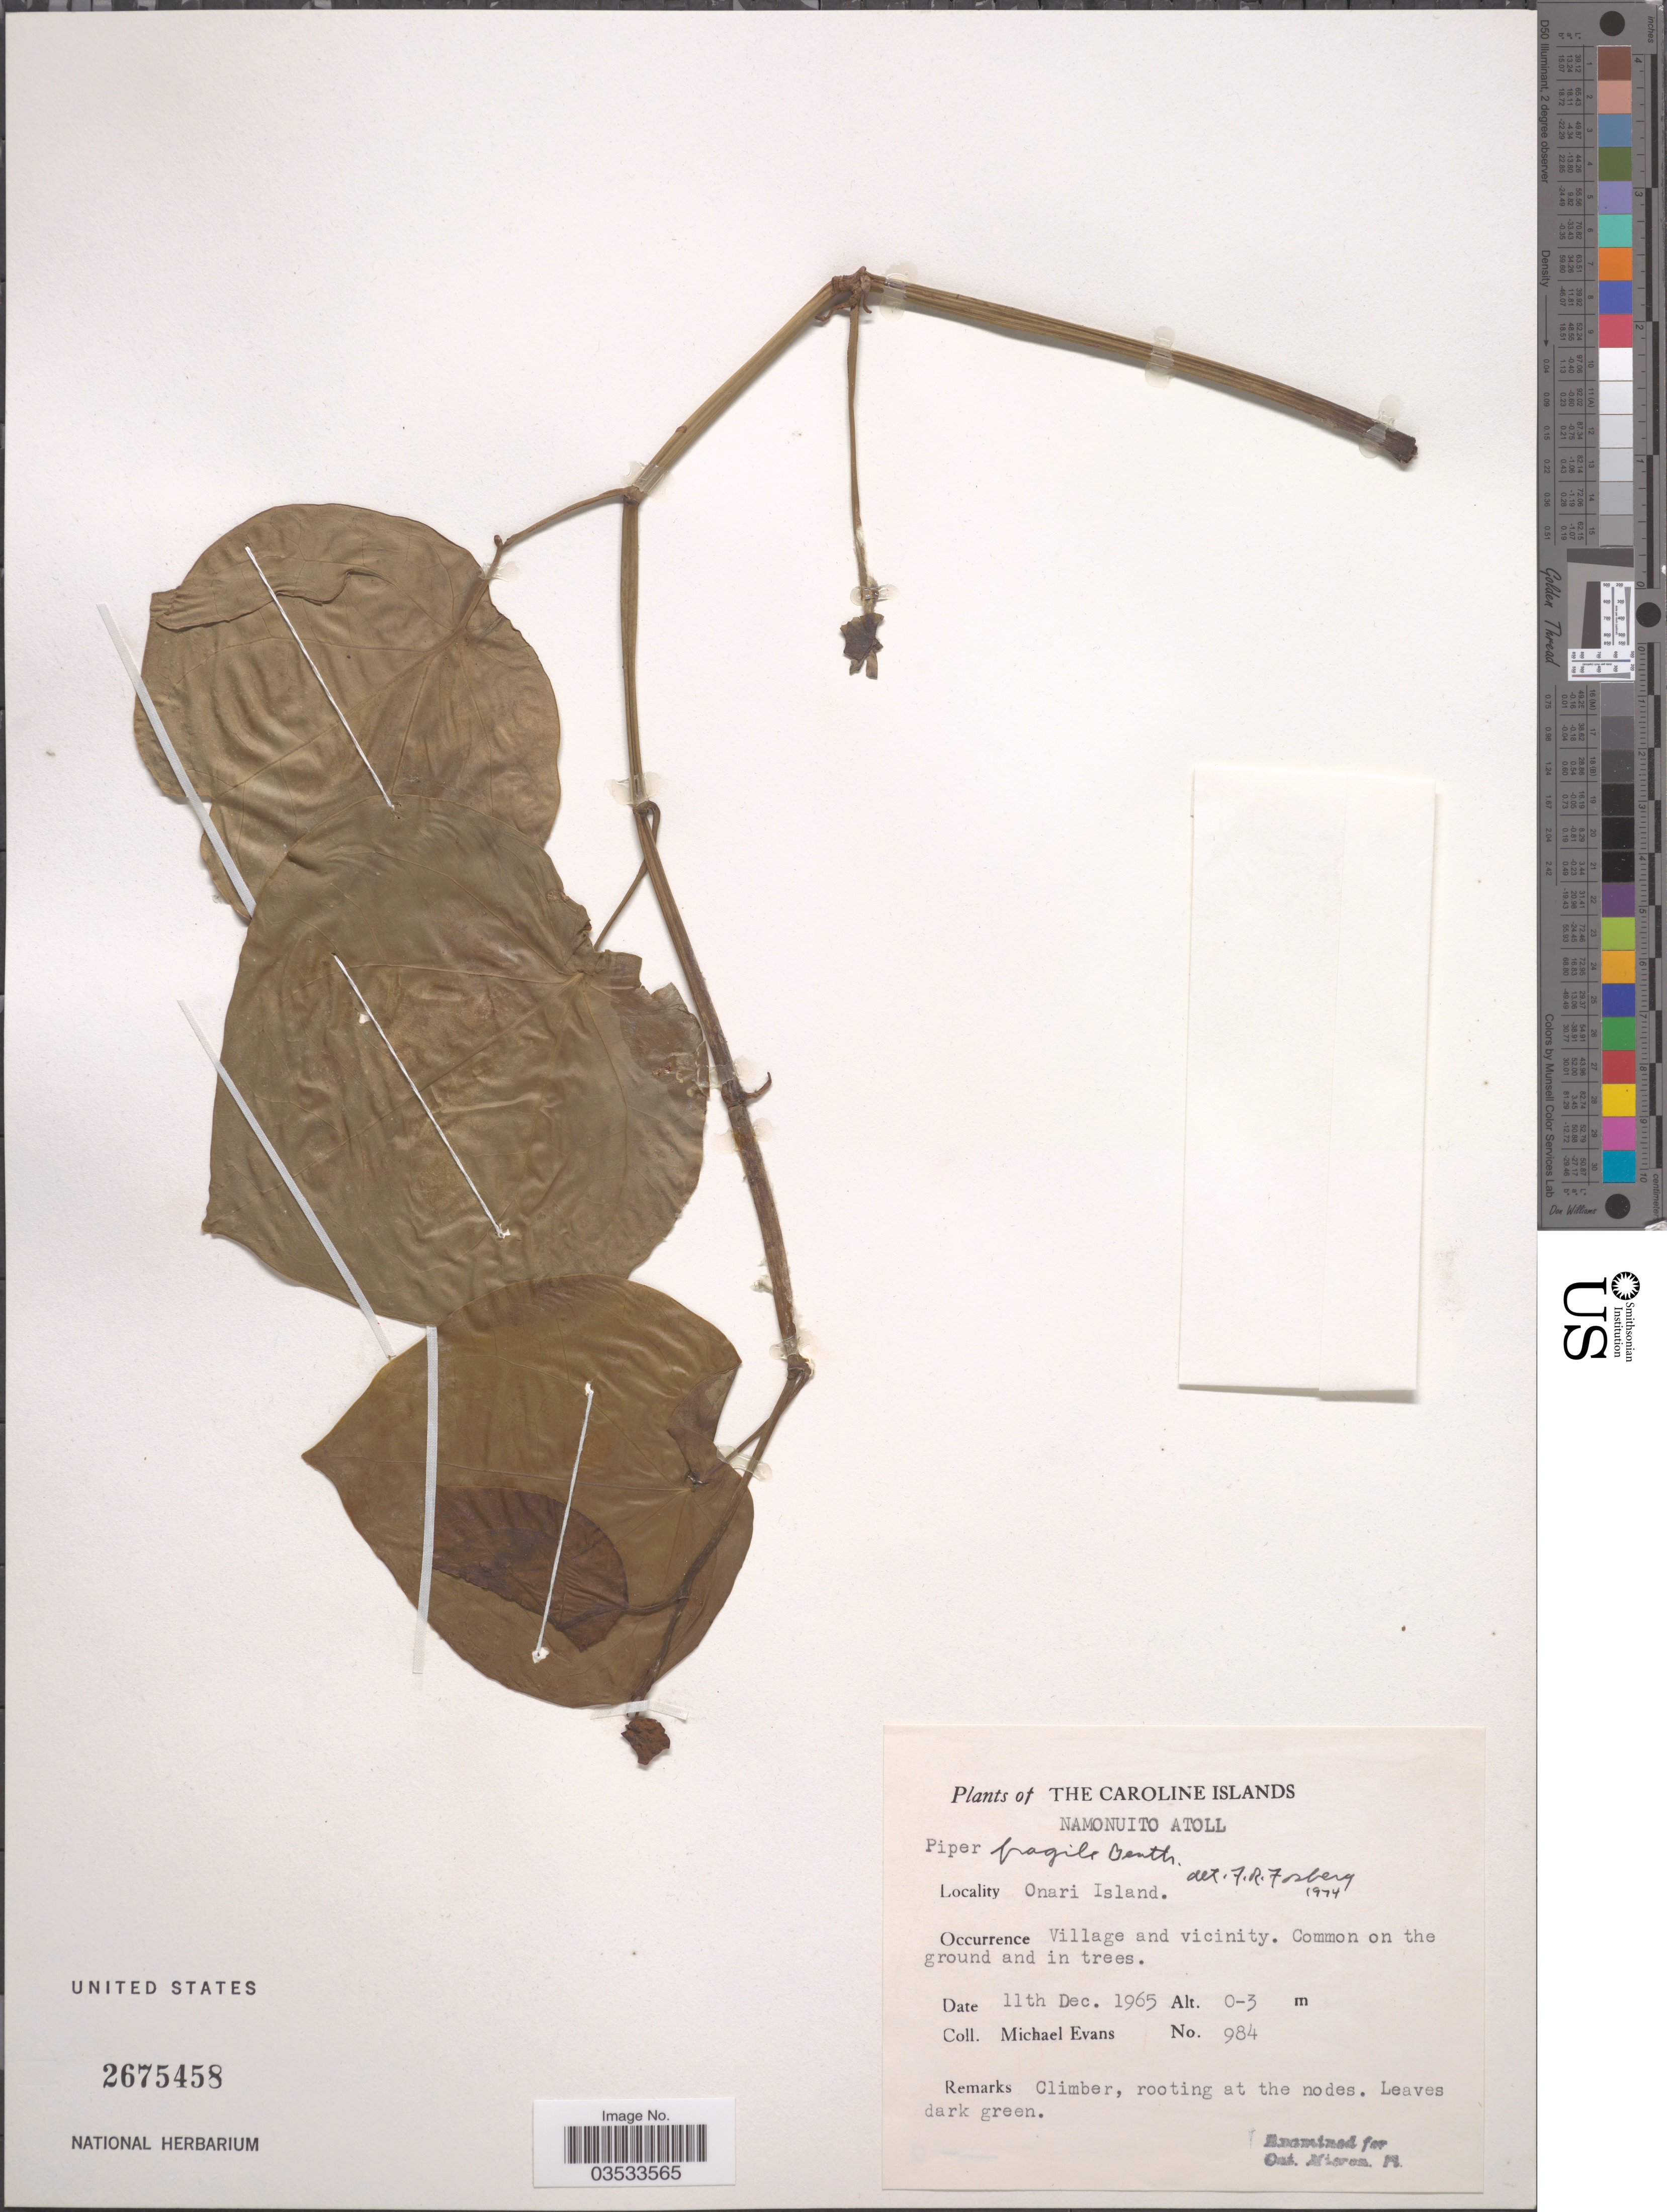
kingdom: Plantae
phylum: Tracheophyta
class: Magnoliopsida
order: Piperales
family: Piperaceae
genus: Piper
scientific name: Piper fragile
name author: Benth.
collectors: M. Evans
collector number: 984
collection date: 1965-12-11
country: Micronesia, Federated States of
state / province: Truk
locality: The Caroline Islands. Namonuito Atoll. Onari Island. Village and vicinity.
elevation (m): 0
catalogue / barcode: US 2675458